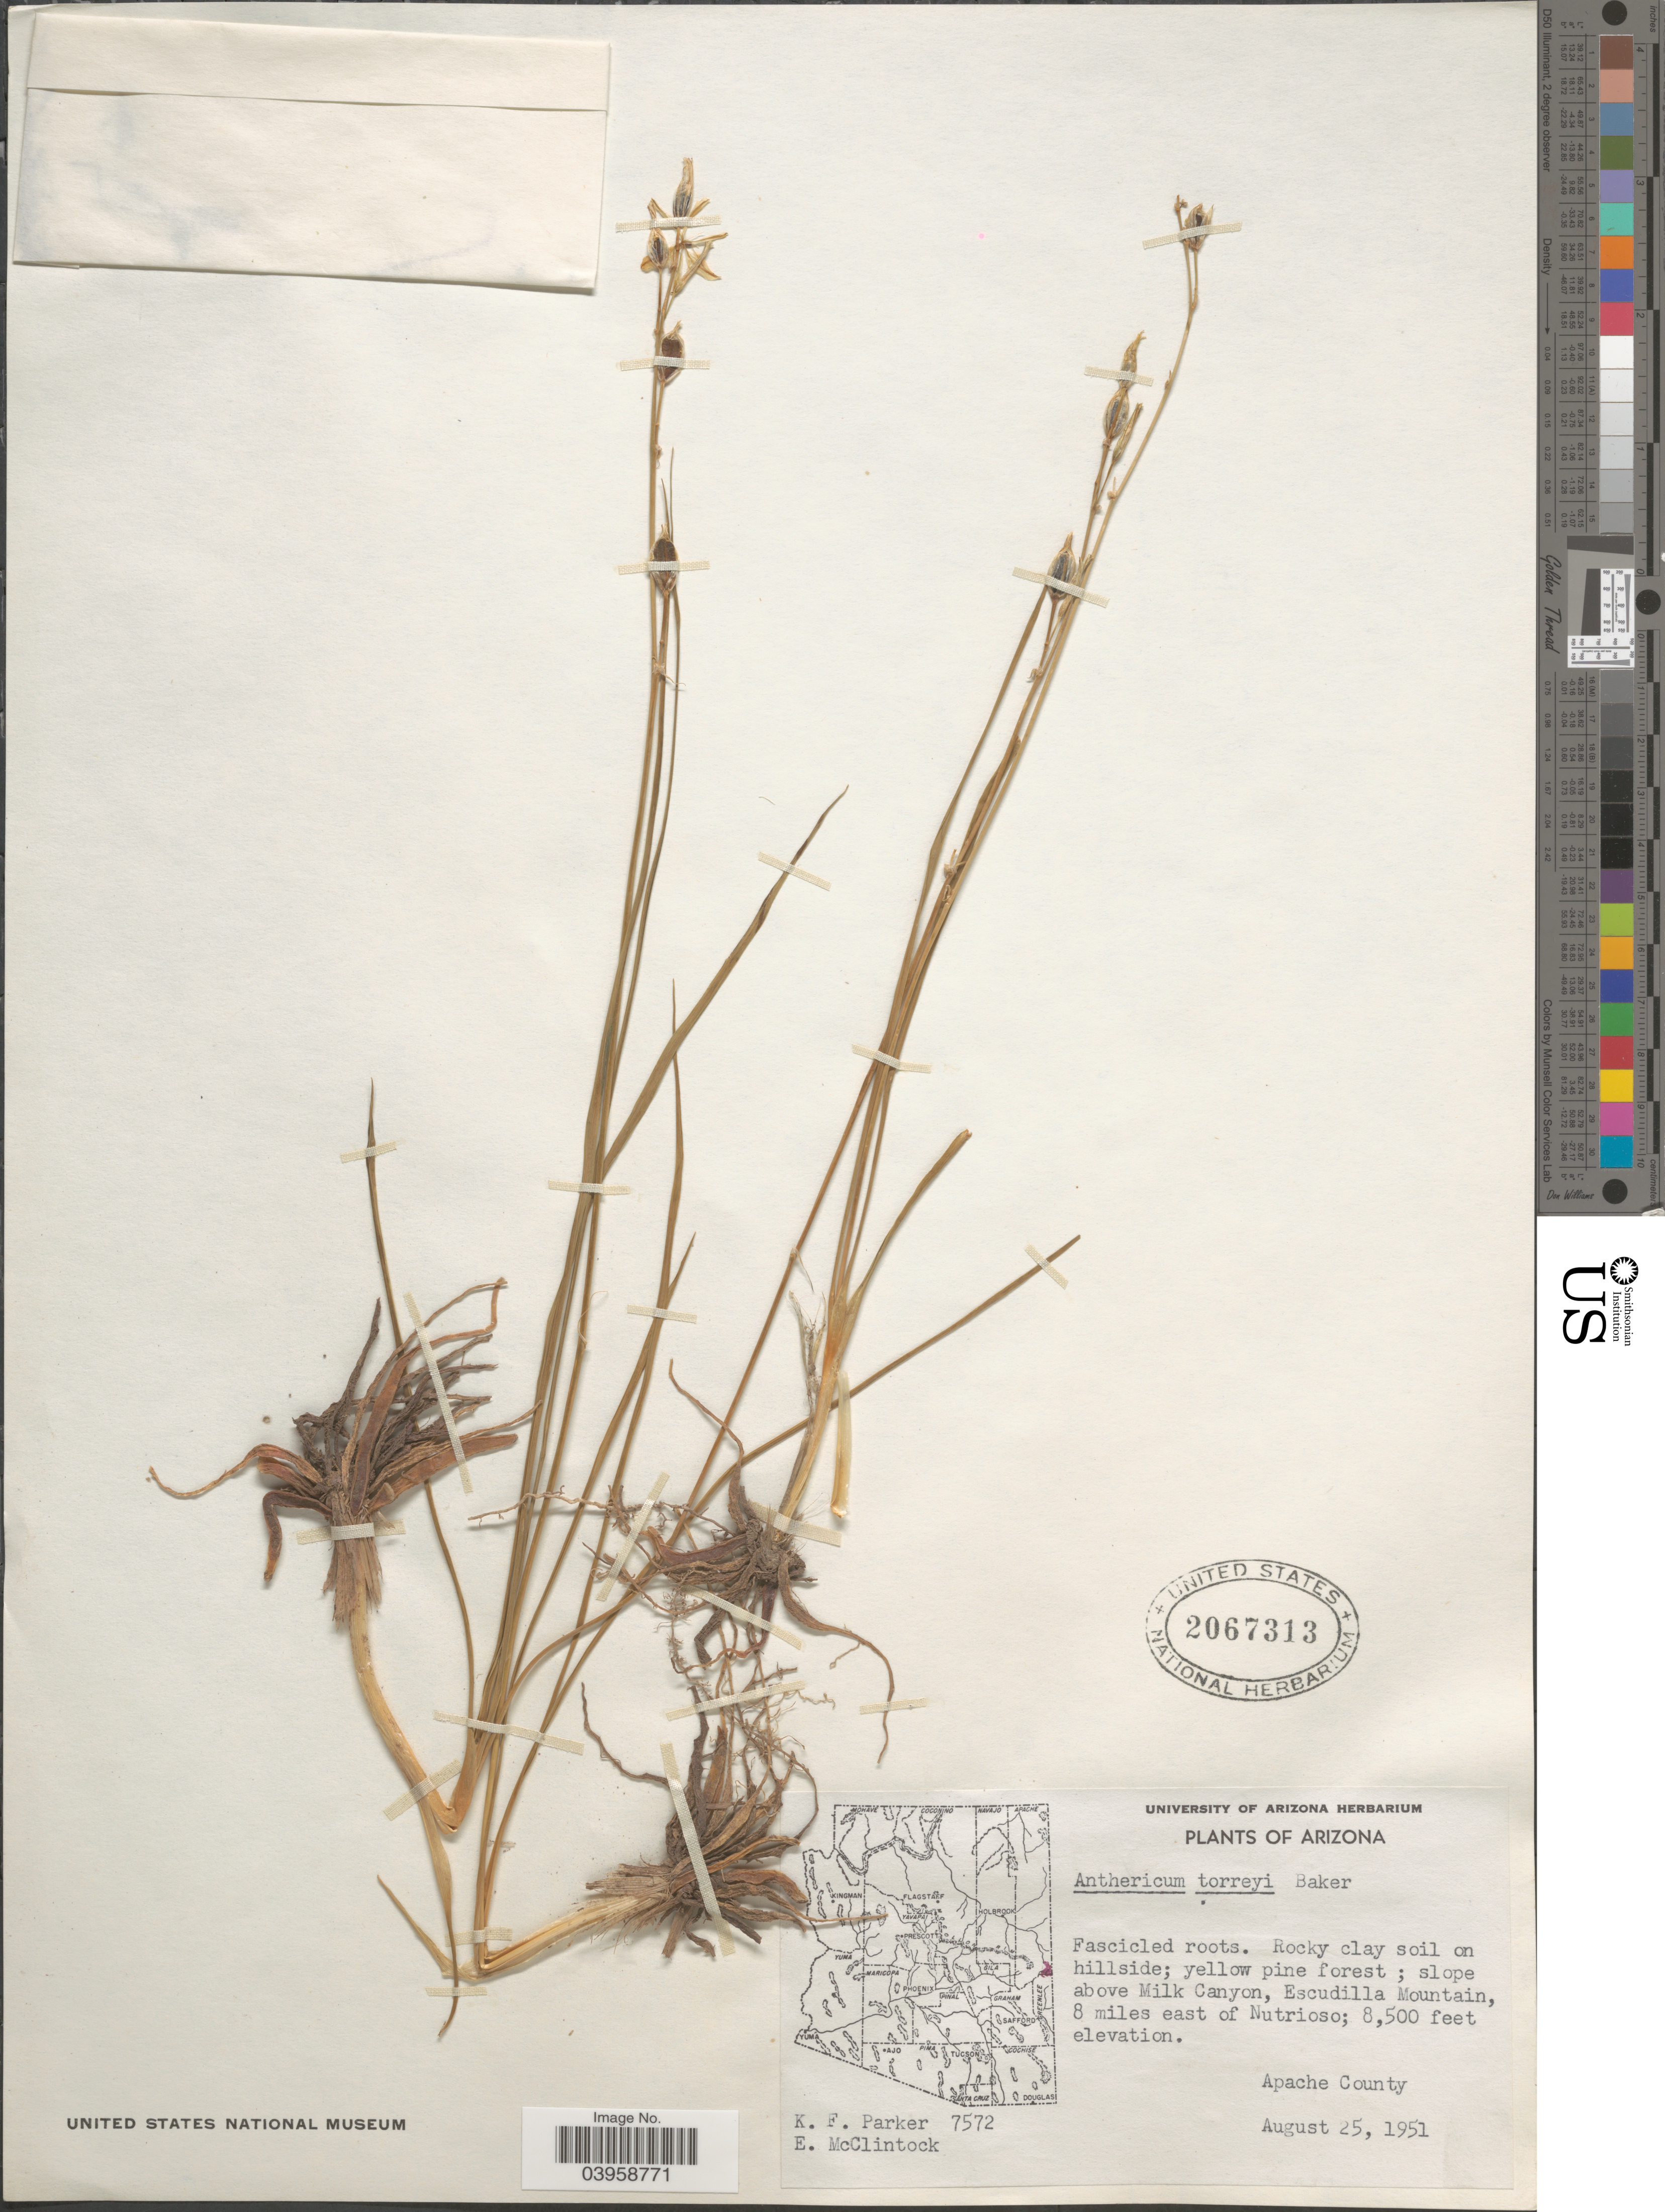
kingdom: Plantae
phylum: Tracheophyta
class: Liliopsida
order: Asparagales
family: Asparagaceae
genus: Anthericum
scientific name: Anthericum torreyi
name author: Baker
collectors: K. F. Parker & E. McClintock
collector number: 7572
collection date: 1951-08-25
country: United States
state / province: Arizona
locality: Yellow pine forest; slope above Milk Canyon, Escudilla Mountain, 8 miles east of Nutrioso; Apache County.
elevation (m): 2591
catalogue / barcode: US 2067313